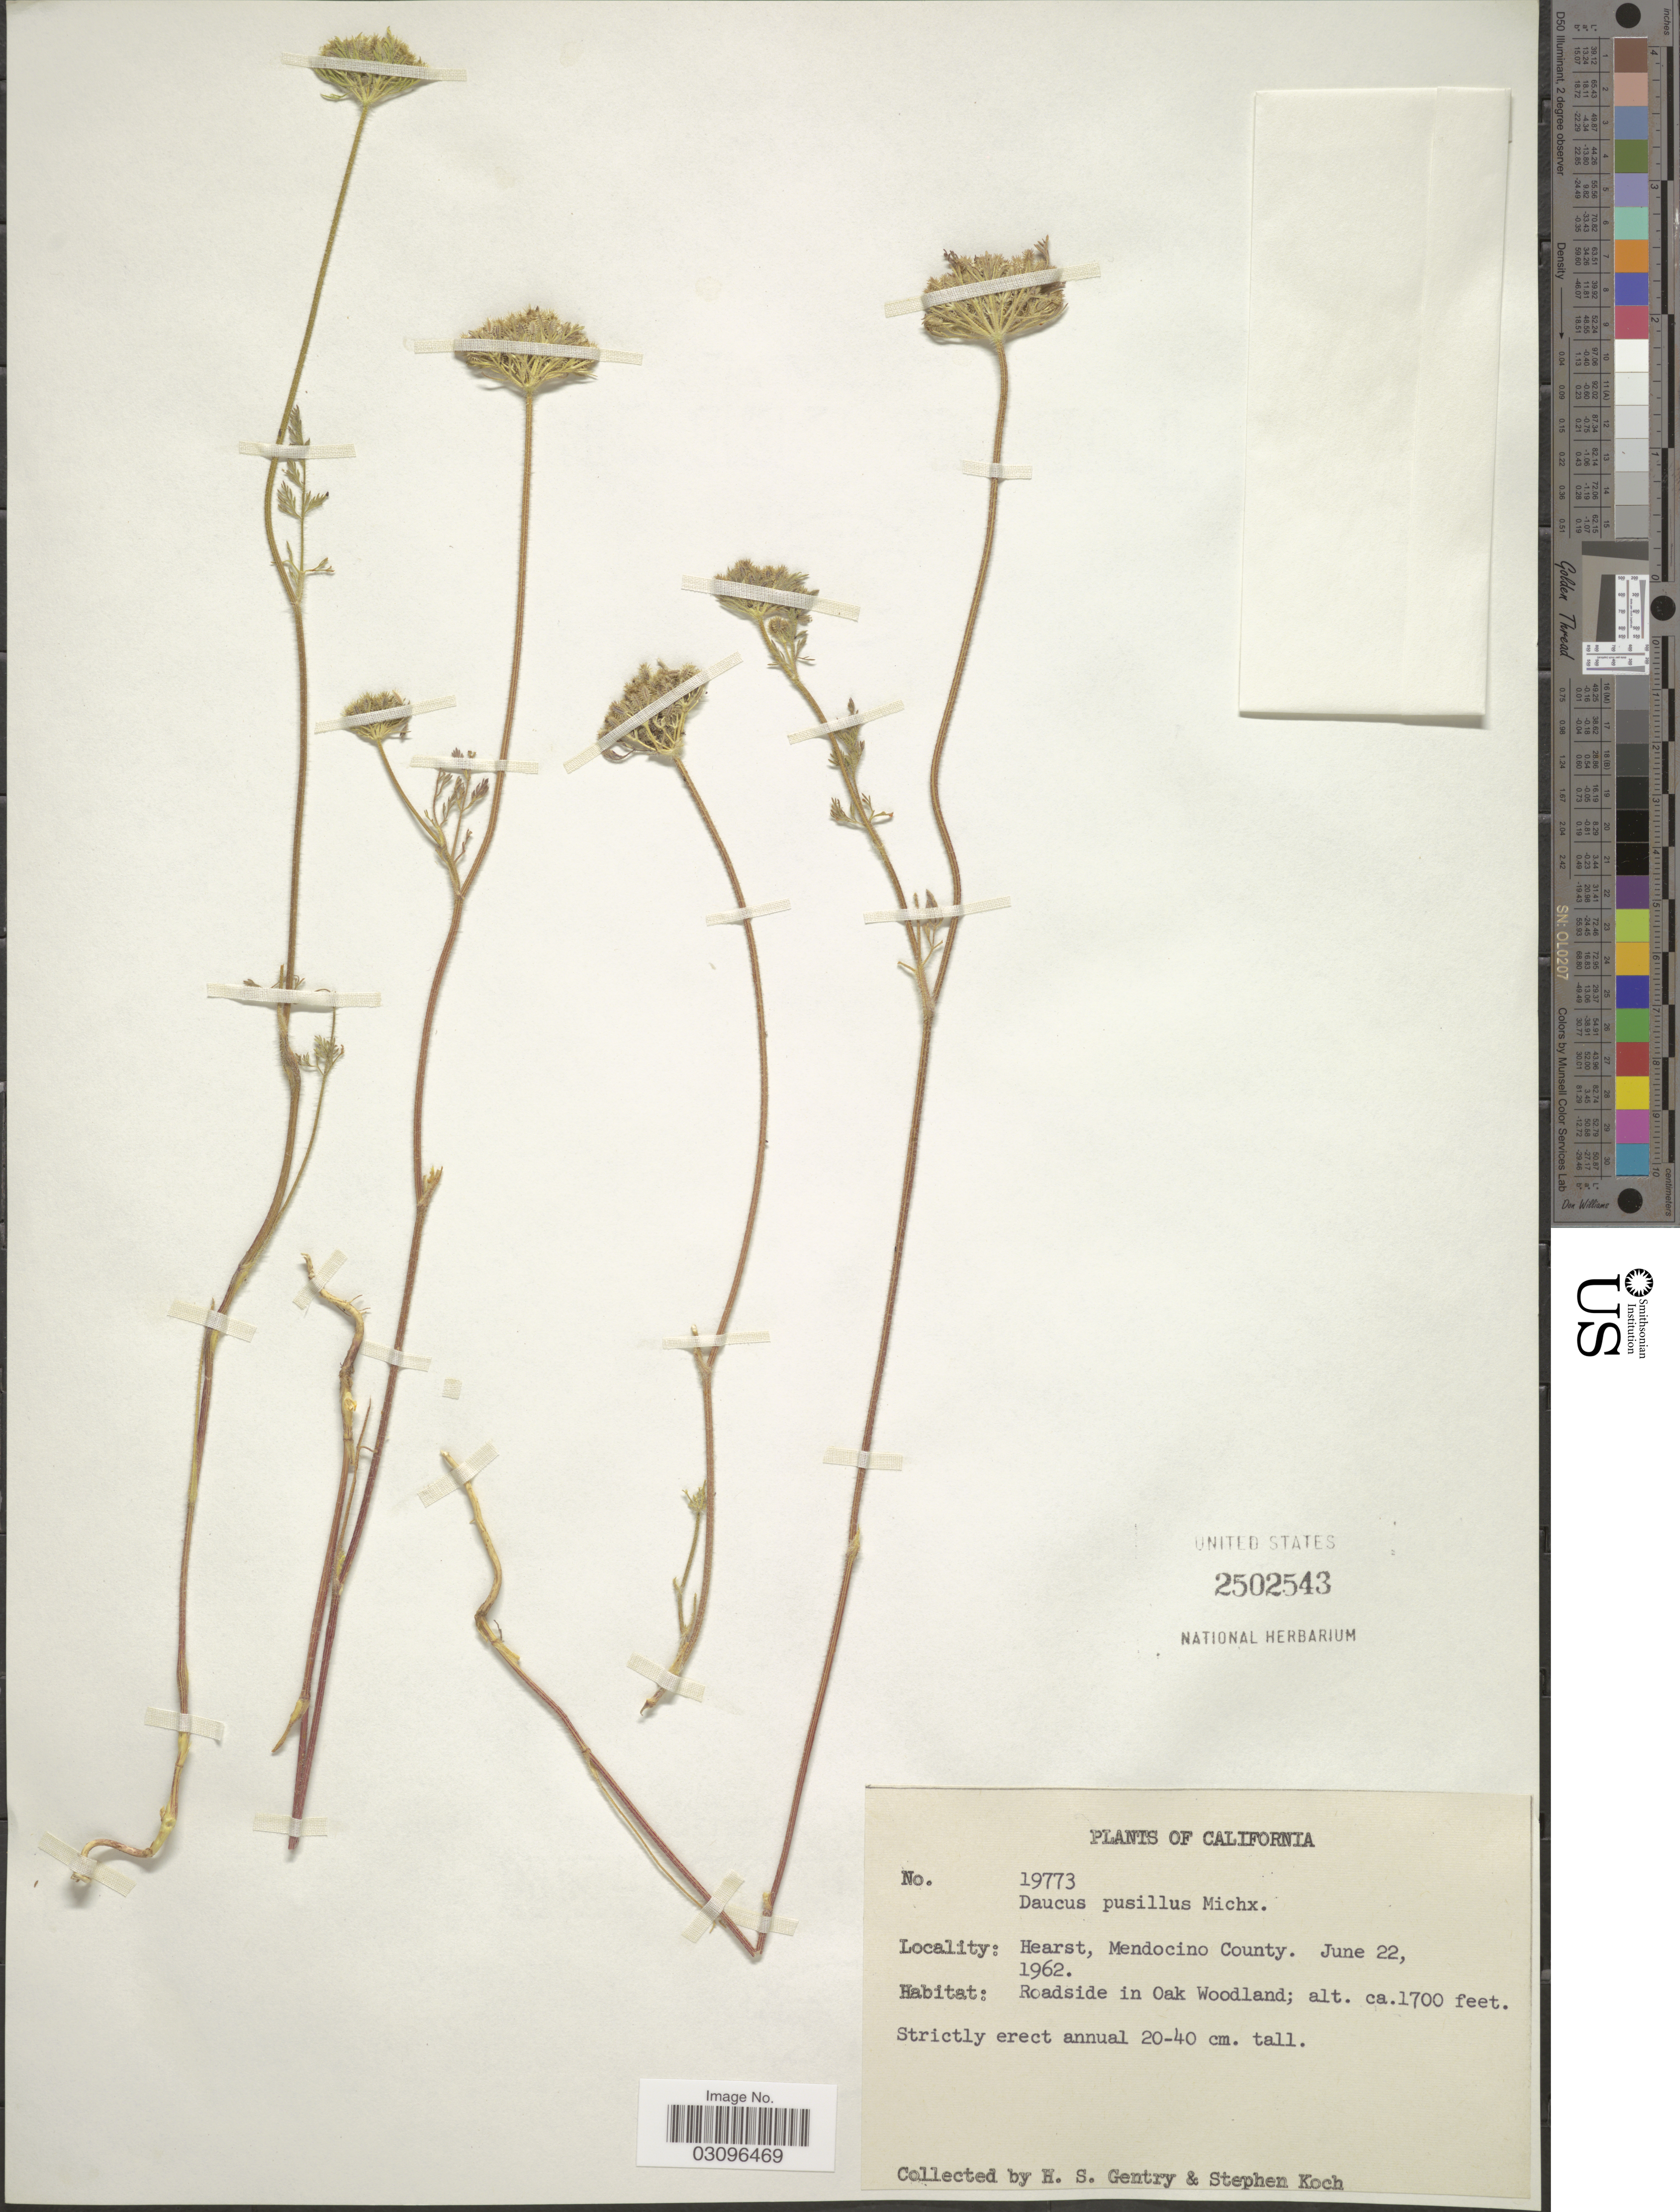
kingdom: Plantae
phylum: Tracheophyta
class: Magnoliopsida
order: Apiales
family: Apiaceae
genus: Daucus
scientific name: Daucus pusillus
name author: Michx.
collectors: H. S. Gentry & S. D. Koch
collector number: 19773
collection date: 1962-06-22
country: United States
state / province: California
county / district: Mendocino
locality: Hearst, Mendocino County.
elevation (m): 518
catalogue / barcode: US 2502543